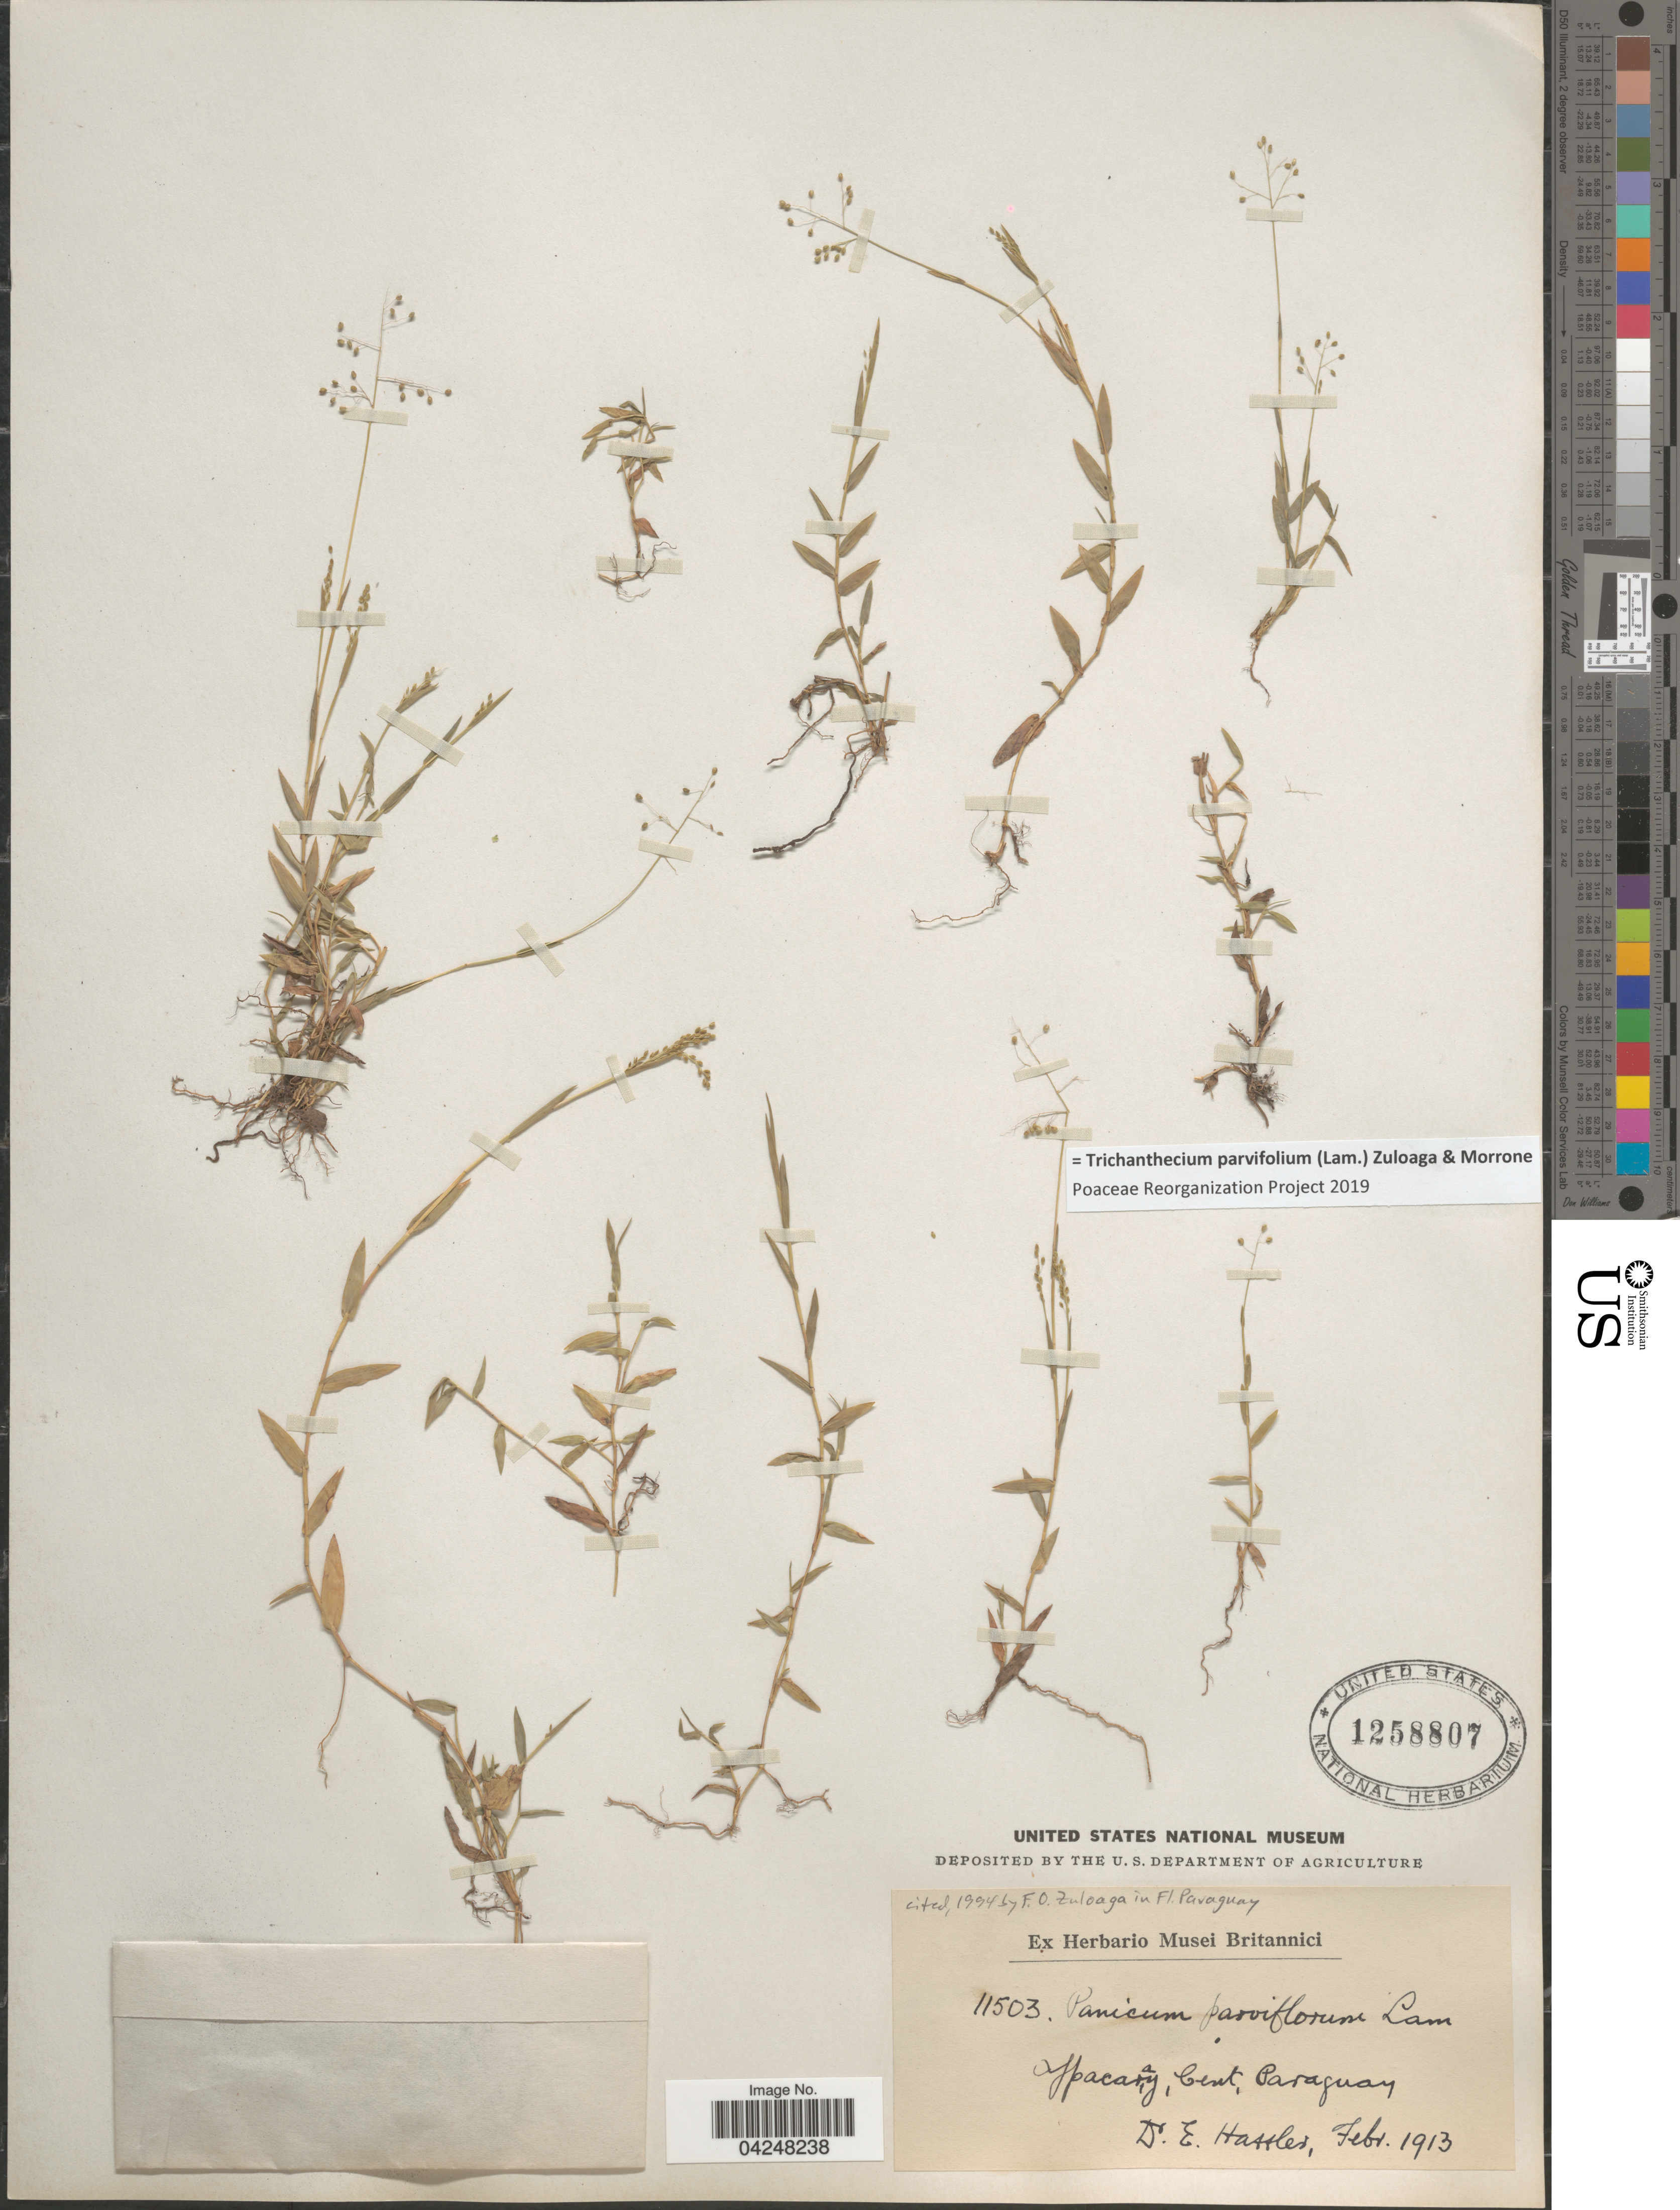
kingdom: Plantae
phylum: Tracheophyta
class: Liliopsida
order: Poales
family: Poaceae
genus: Trichanthecium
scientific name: Trichanthecium parvifolium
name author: (Lam.) Zuloaga & Morrone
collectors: E. Hassler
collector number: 11503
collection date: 1913-02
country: Paraguay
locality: Ypacaray, Cent.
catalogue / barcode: US 1258807